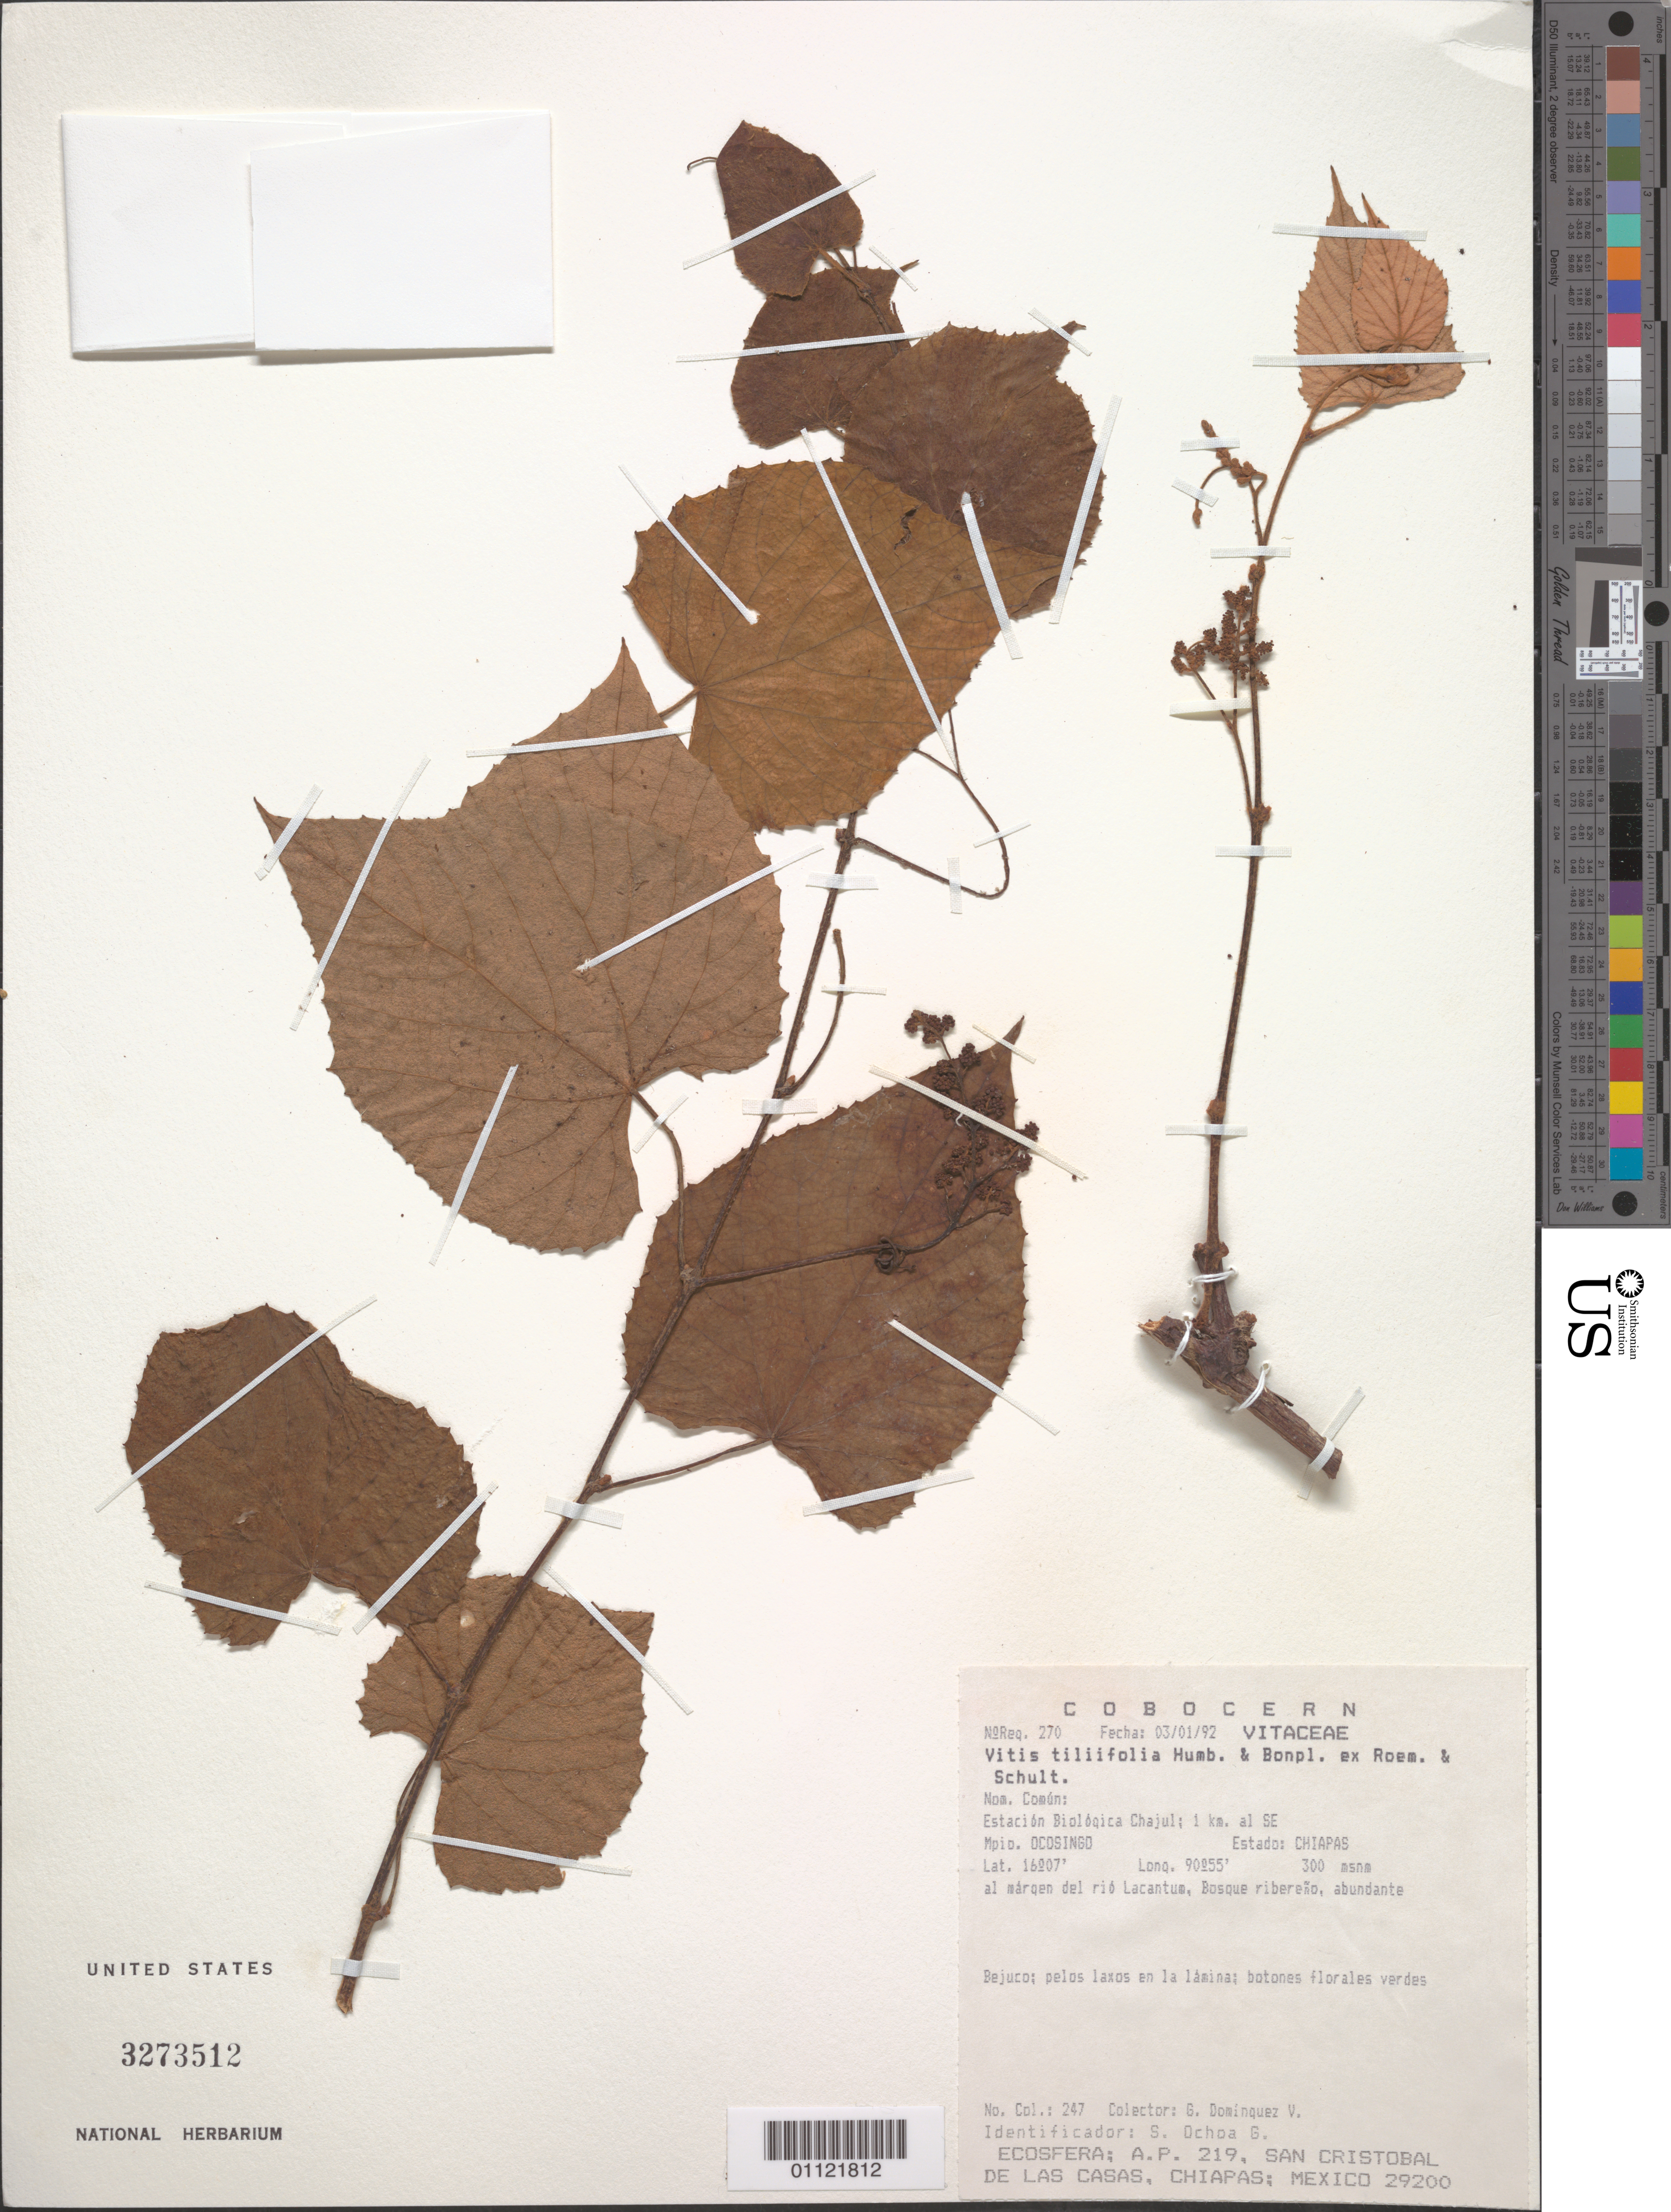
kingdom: Plantae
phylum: Tracheophyta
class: Magnoliopsida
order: Vitales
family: Vitaceae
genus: Vitis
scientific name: Vitis tiliifolia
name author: Humb. & Bonpl. ex Schult.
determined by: Ochoa G., S.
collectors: G. Dominquez V.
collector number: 247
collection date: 1992-03-01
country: Mexico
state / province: Chiapas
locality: Estacion Bioloqica Chajul; 1 km. al SE Mpio. Ocosingo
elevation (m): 300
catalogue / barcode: US 3273512